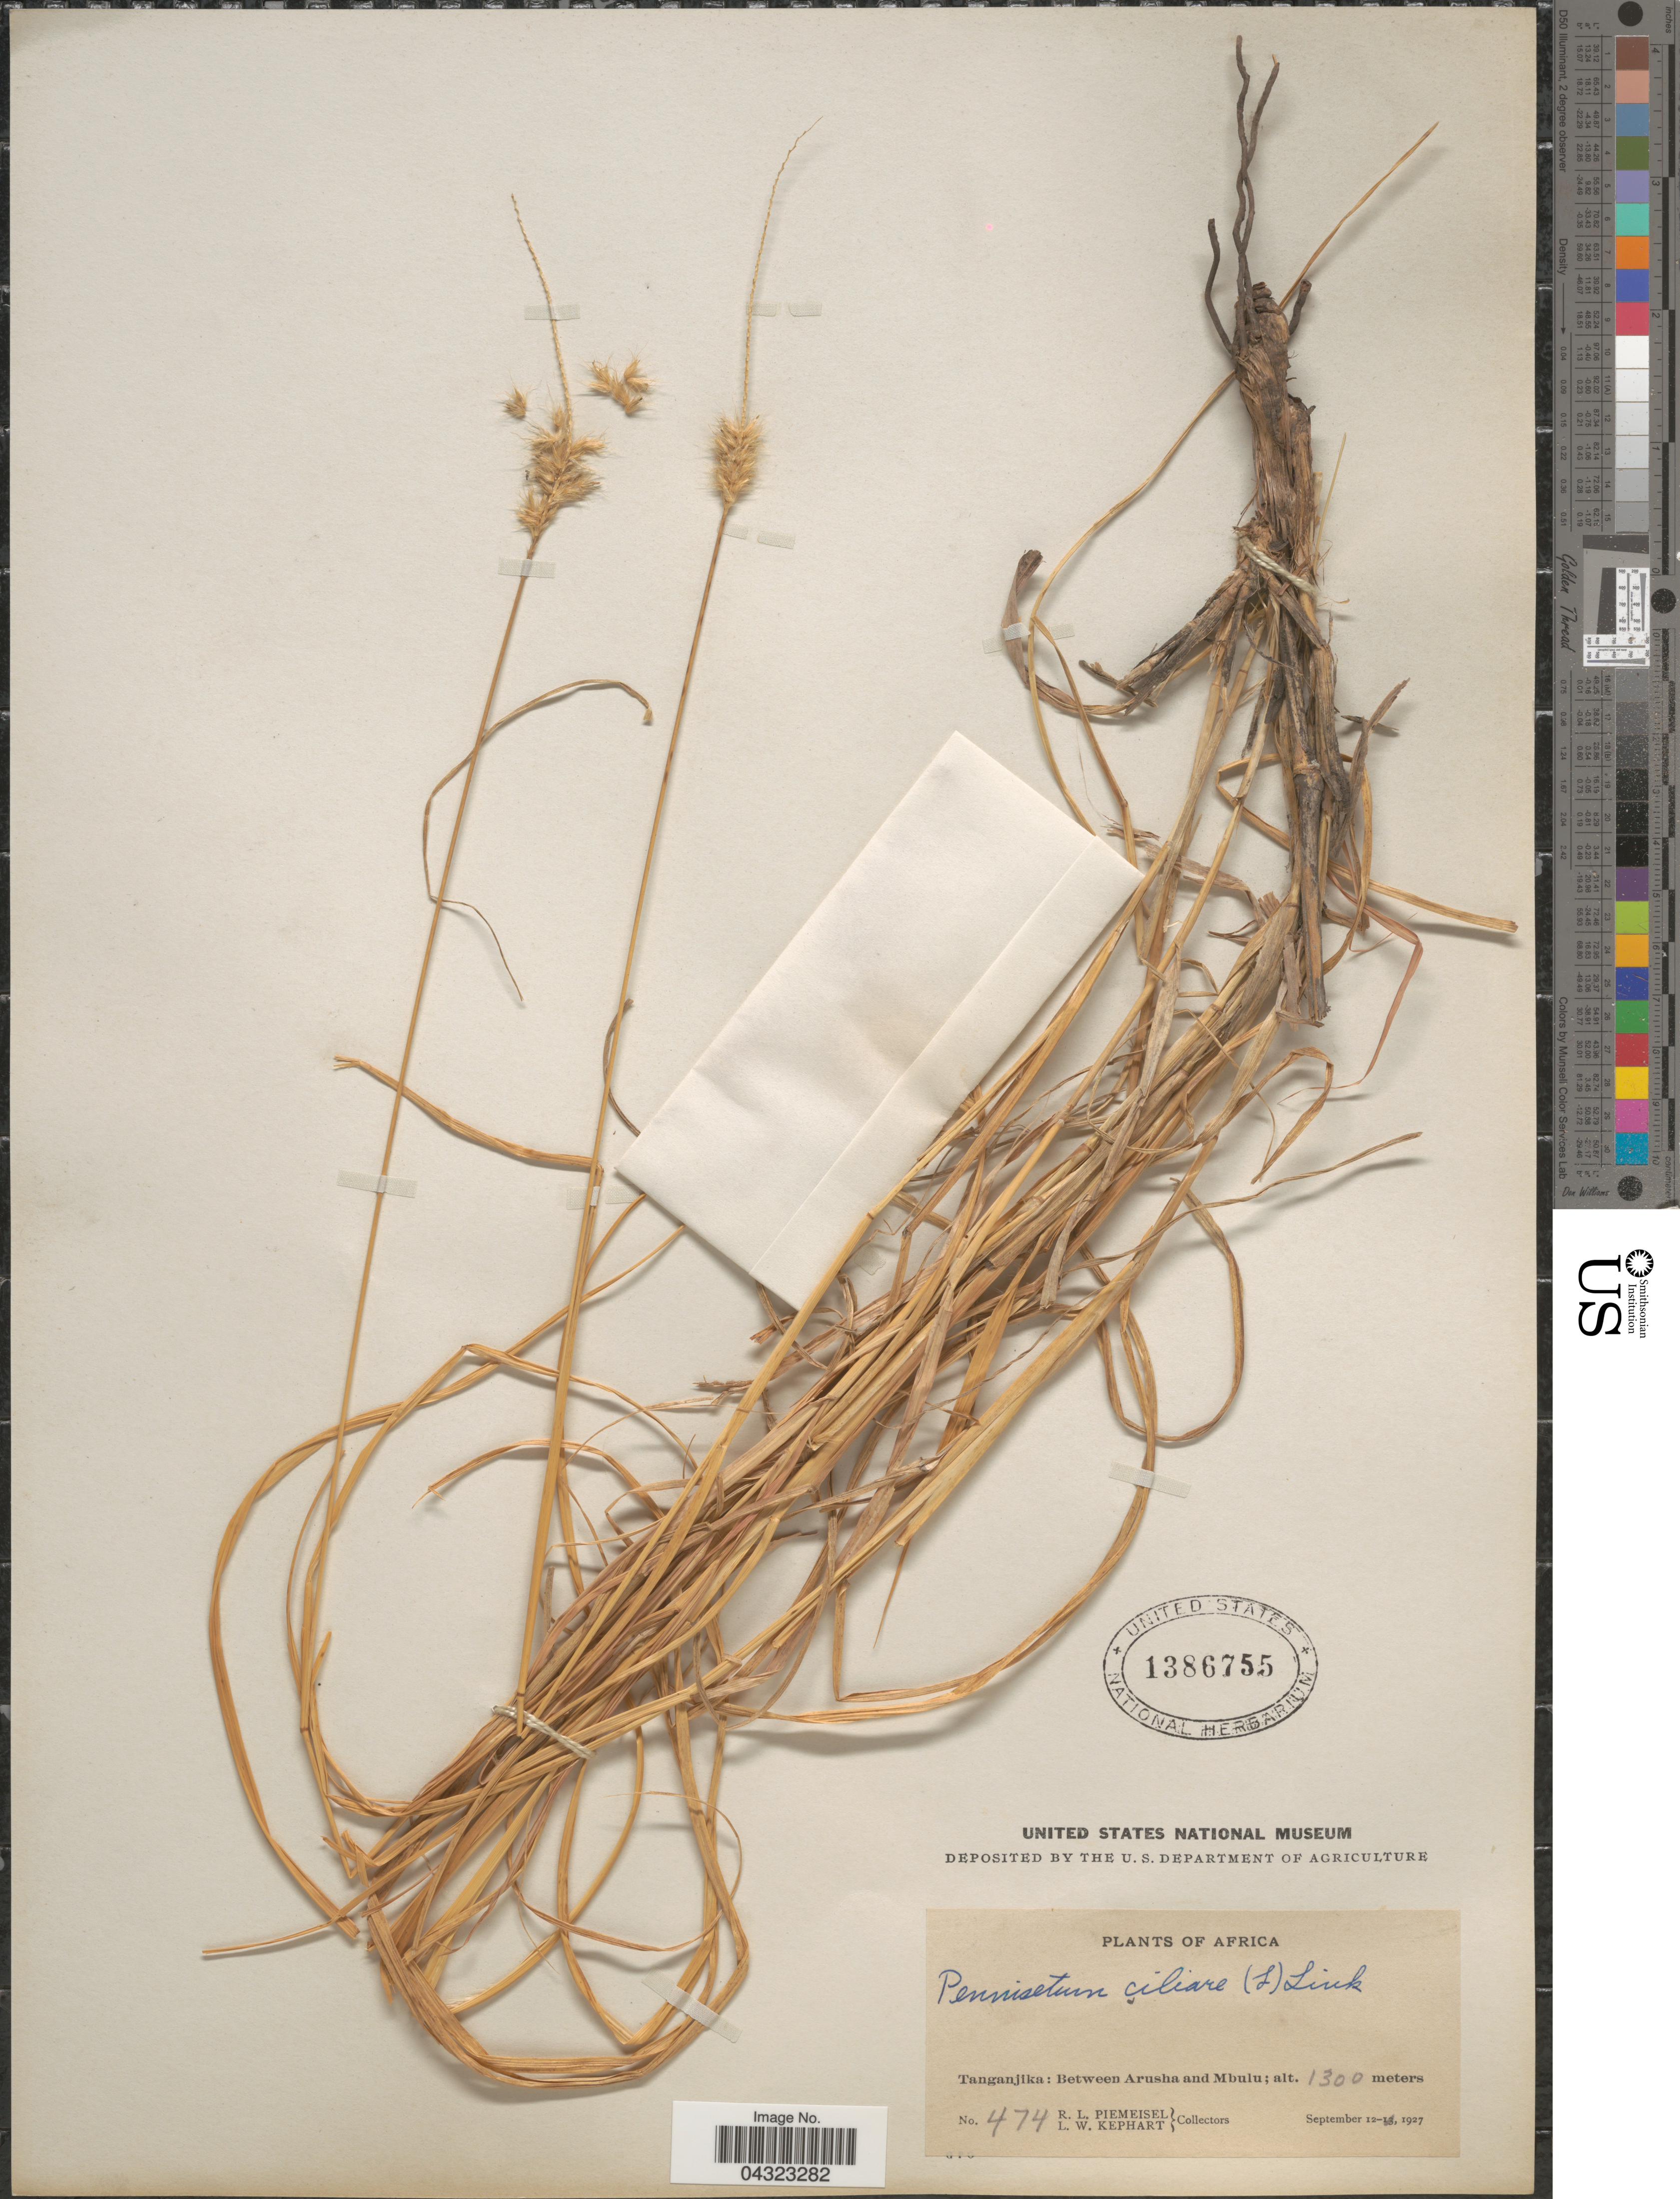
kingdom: Plantae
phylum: Tracheophyta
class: Liliopsida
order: Poales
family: Poaceae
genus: Cenchrus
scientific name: Cenchrus ciliaris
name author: L.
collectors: R. L. Piemeisel & L. W. Kephart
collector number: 474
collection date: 1927-09-12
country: Tanzania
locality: Tanganyika: Between Arusha and Mbulu.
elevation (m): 1300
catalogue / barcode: US 1386755